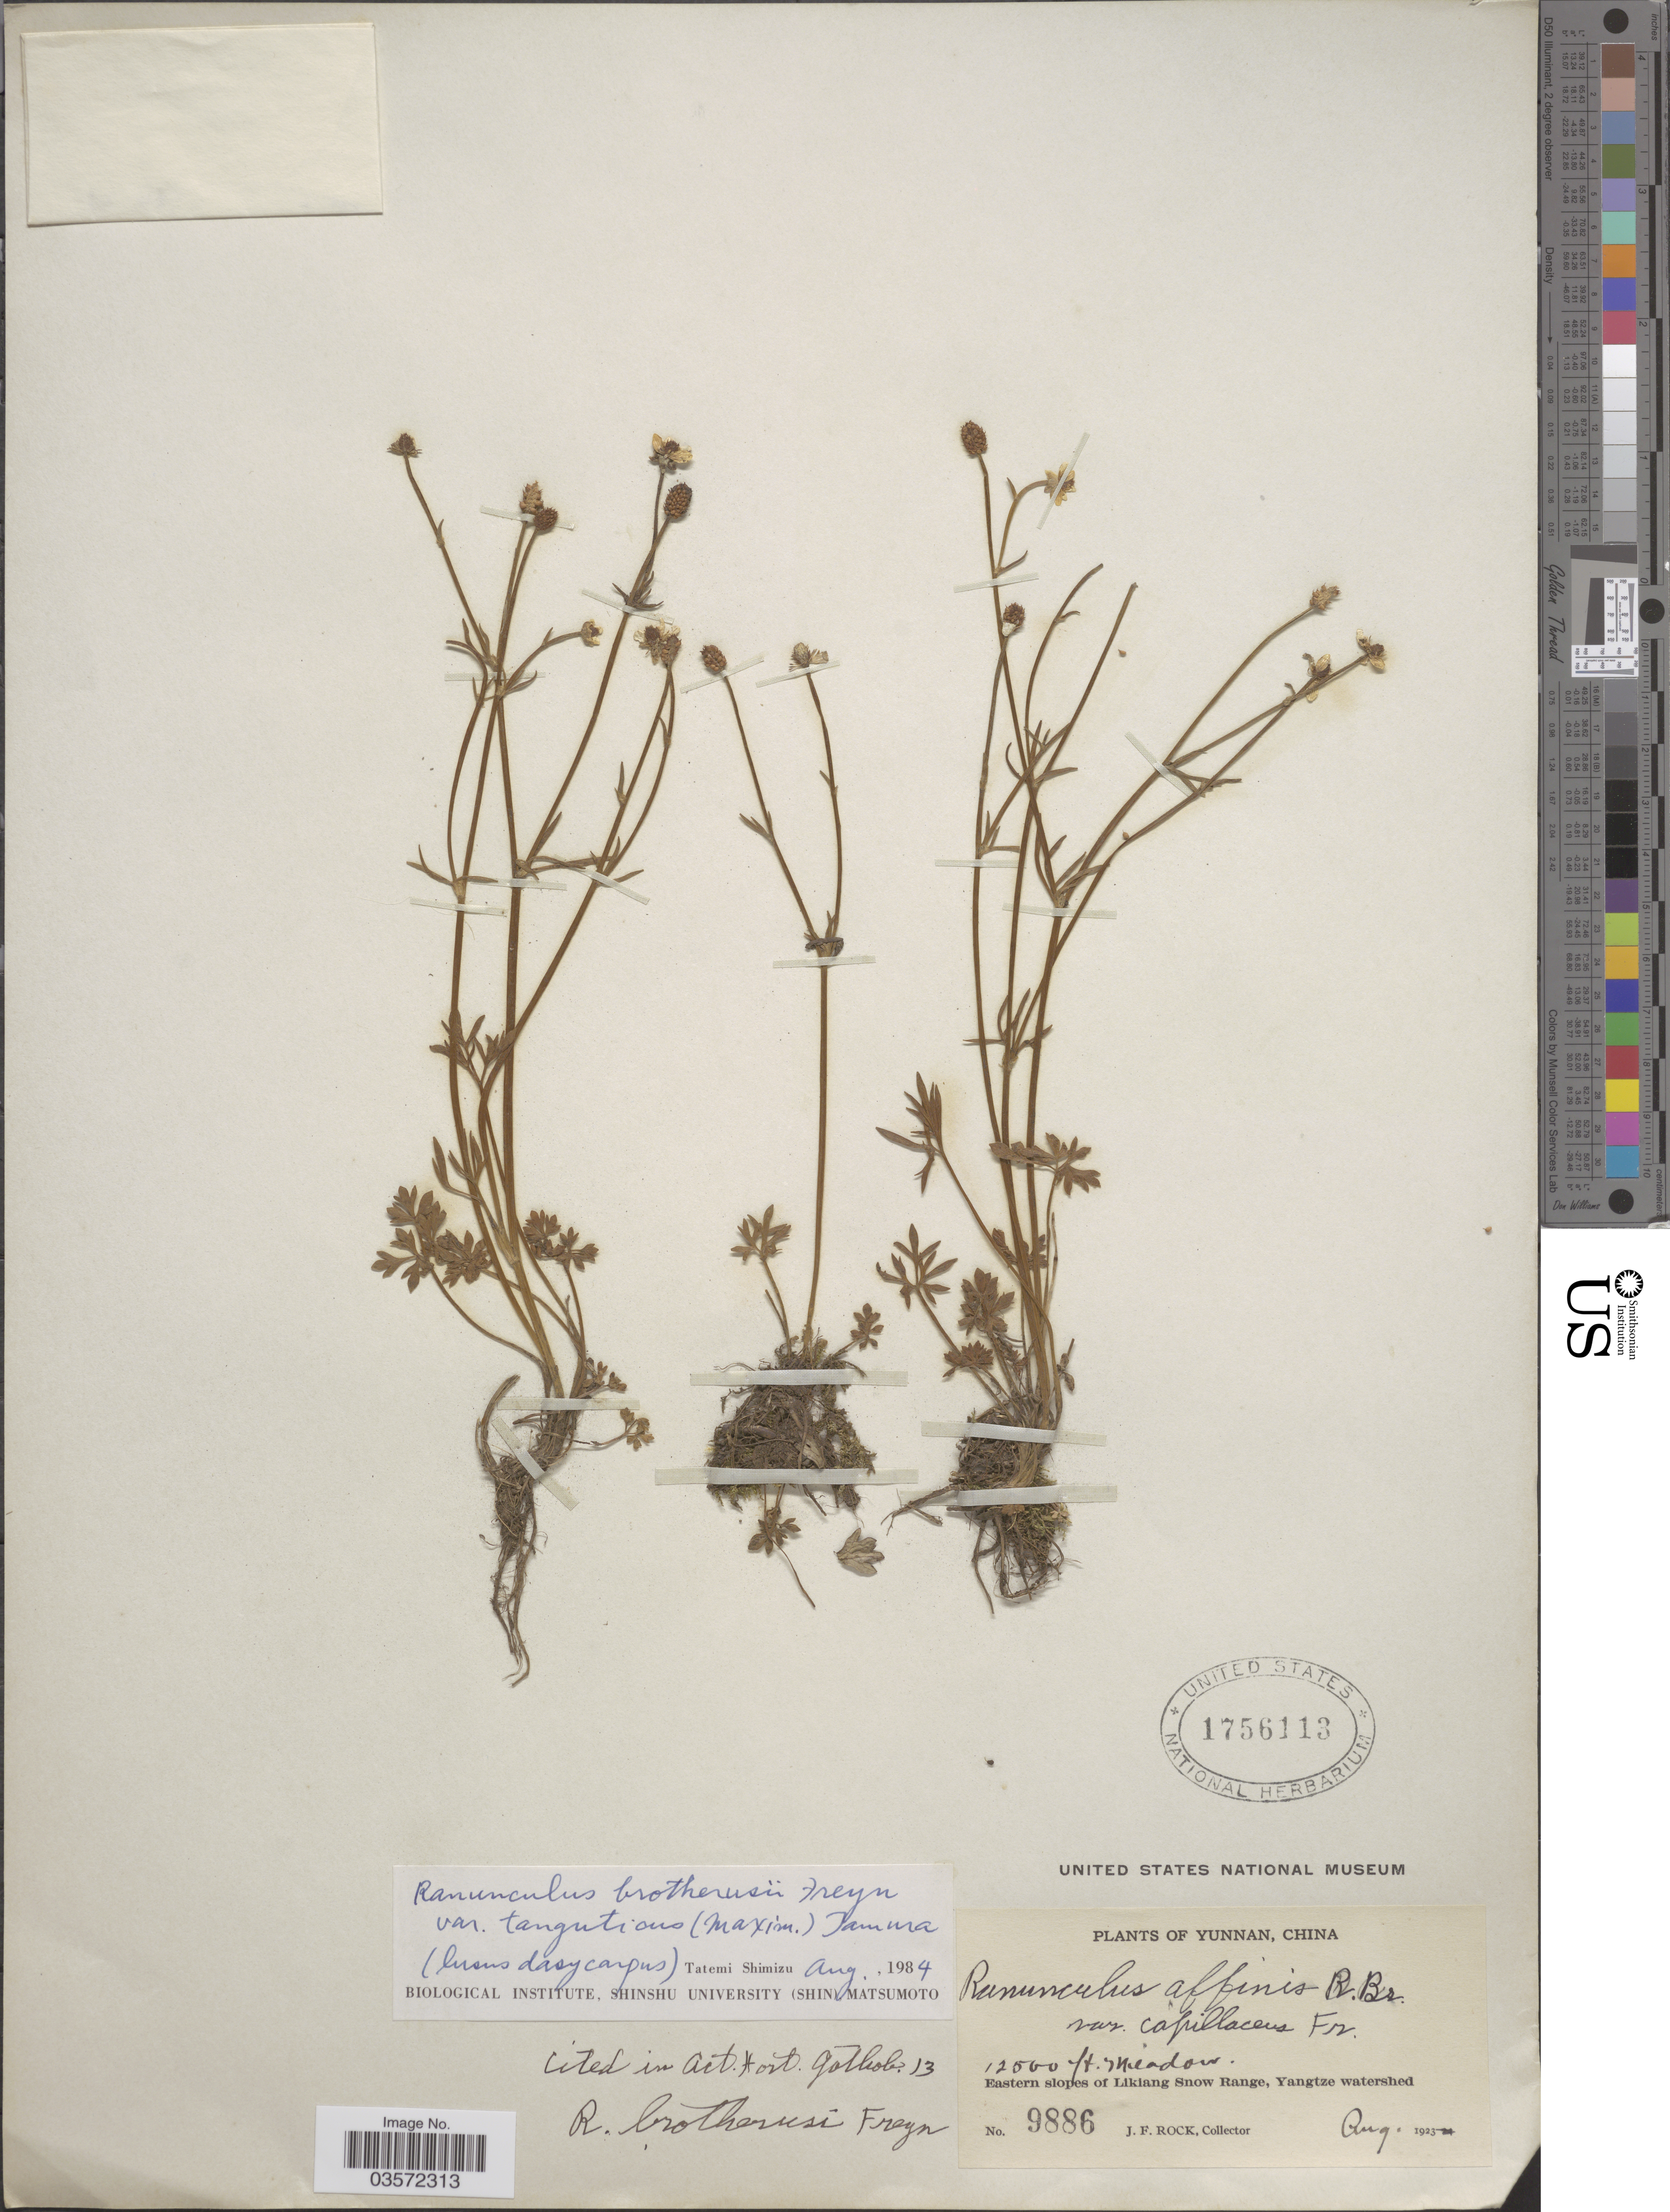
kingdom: Plantae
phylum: Tracheophyta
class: Magnoliopsida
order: Ranunculales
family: Ranunculaceae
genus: Ranunculus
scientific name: Ranunculus brotherusii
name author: Freyn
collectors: J. Rock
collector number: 9886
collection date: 1923-08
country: China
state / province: Yunnan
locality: Eastern slopes of Likiang Snow Range, Yangtze watershed.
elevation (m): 3810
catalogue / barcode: US 1756113